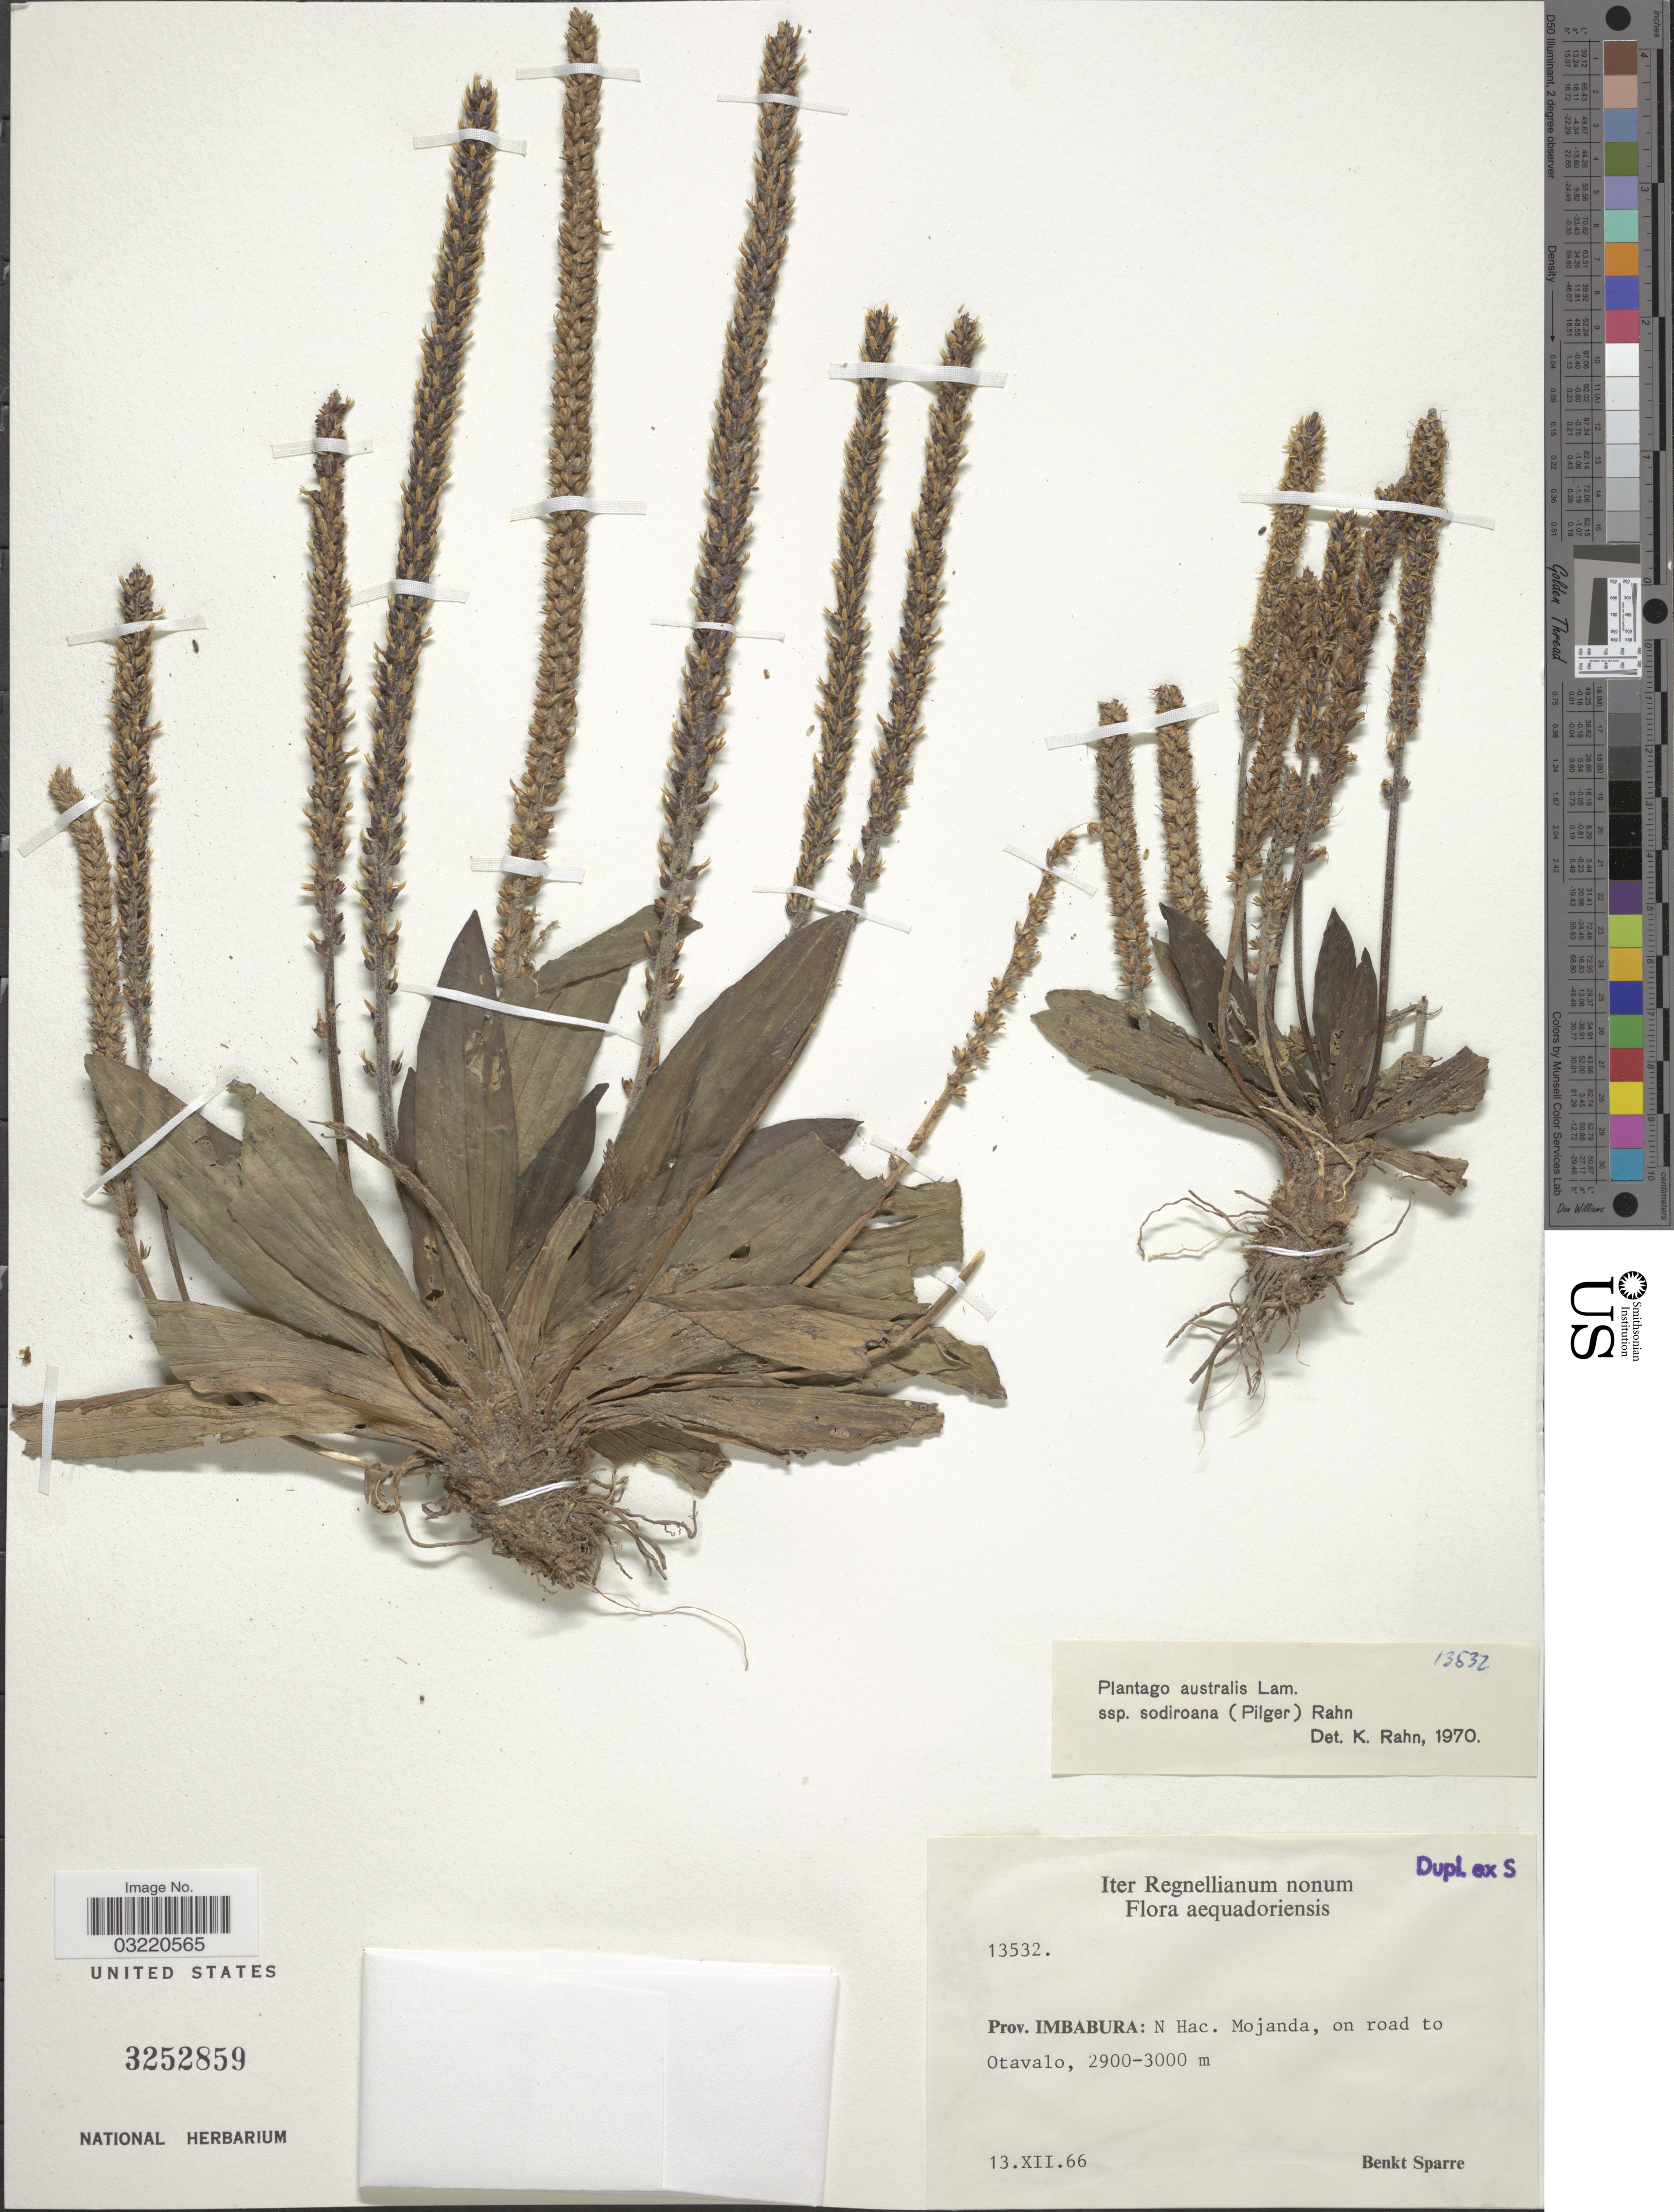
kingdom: Plantae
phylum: Tracheophyta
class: Magnoliopsida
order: Lamiales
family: Plantaginaceae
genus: Plantago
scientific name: Plantago australis subsp. sodiroana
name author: (Pilg.) Rahn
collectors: B. Sparre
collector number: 13532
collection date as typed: Transcribed d/m/y: 13/12/66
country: Ecuador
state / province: Imbabura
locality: N Hac. Mojanda, on road to Otavalo.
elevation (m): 2900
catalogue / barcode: US 3252859